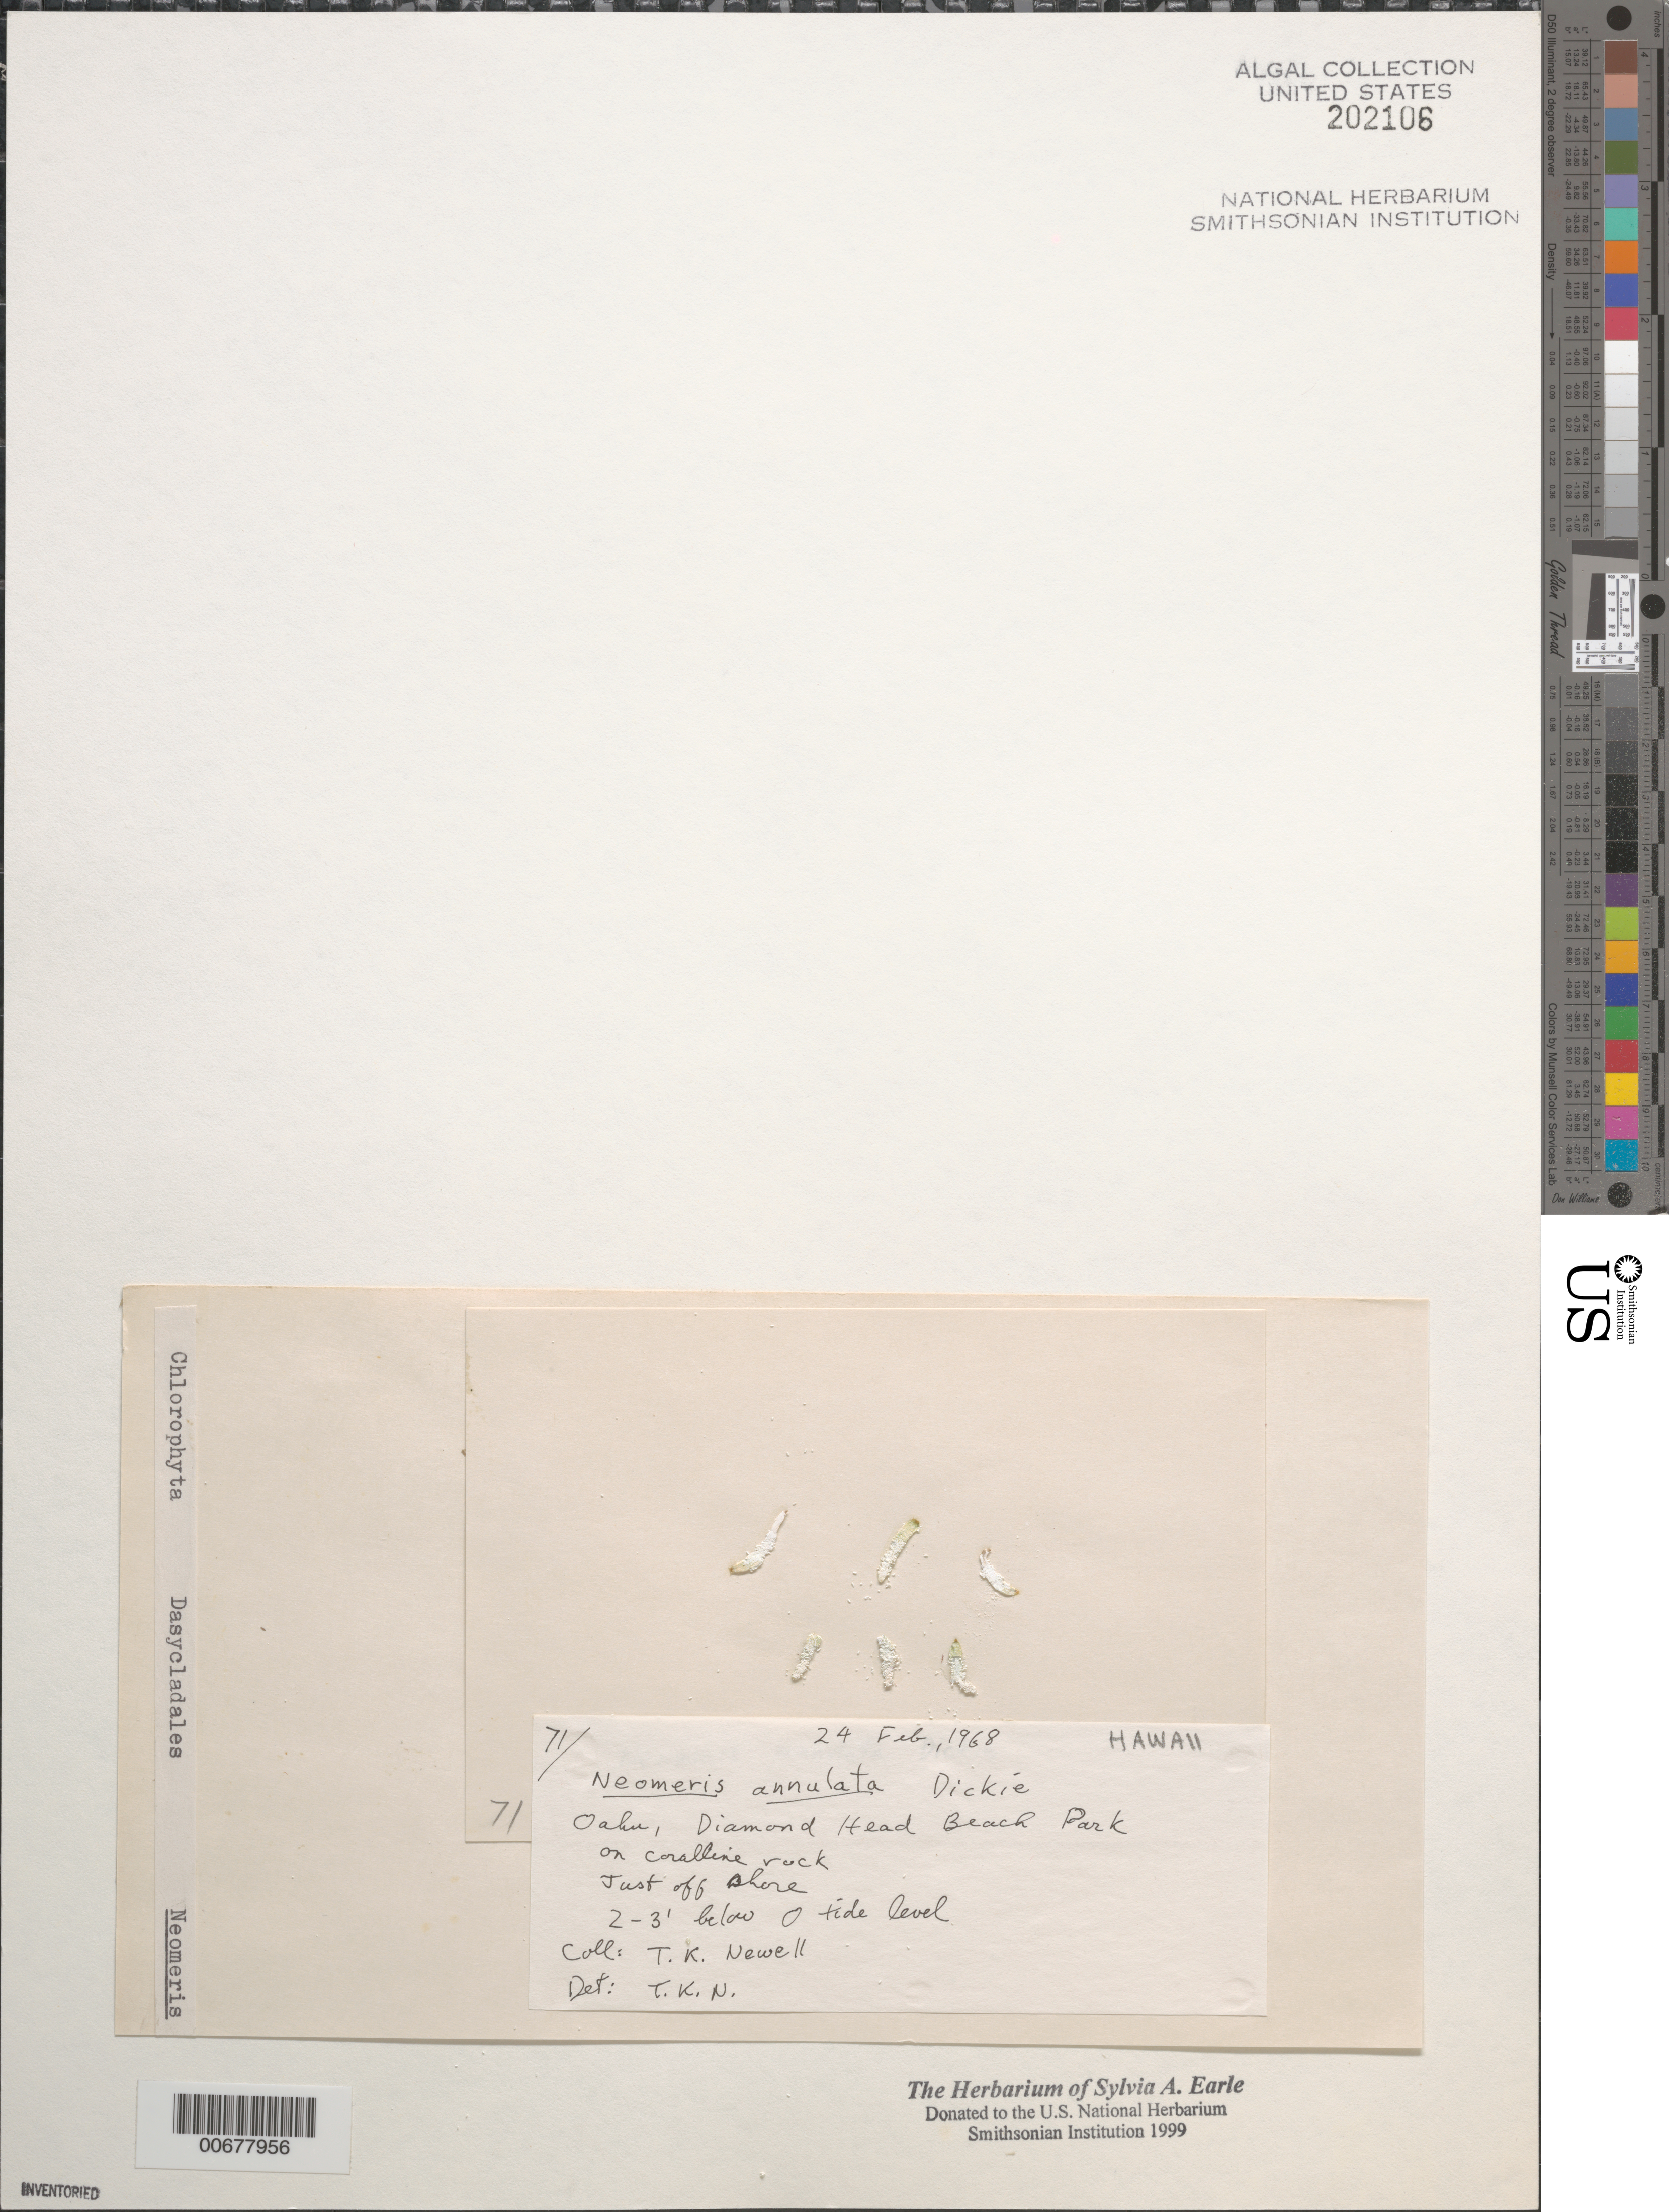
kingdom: Plantae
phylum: Chlorophyta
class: Ulvophyceae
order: Dasycladales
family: Dasycladaceae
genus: Neomeris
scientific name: Neomeris annulata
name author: Dickie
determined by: Newell, Thomas K.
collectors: T. K. Newell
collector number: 71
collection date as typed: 24 Feb 1968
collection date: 1968-02-24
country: United States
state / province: Hawaii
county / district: Honolulu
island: Oahu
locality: Diamond Head Beach Park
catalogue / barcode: US 202106